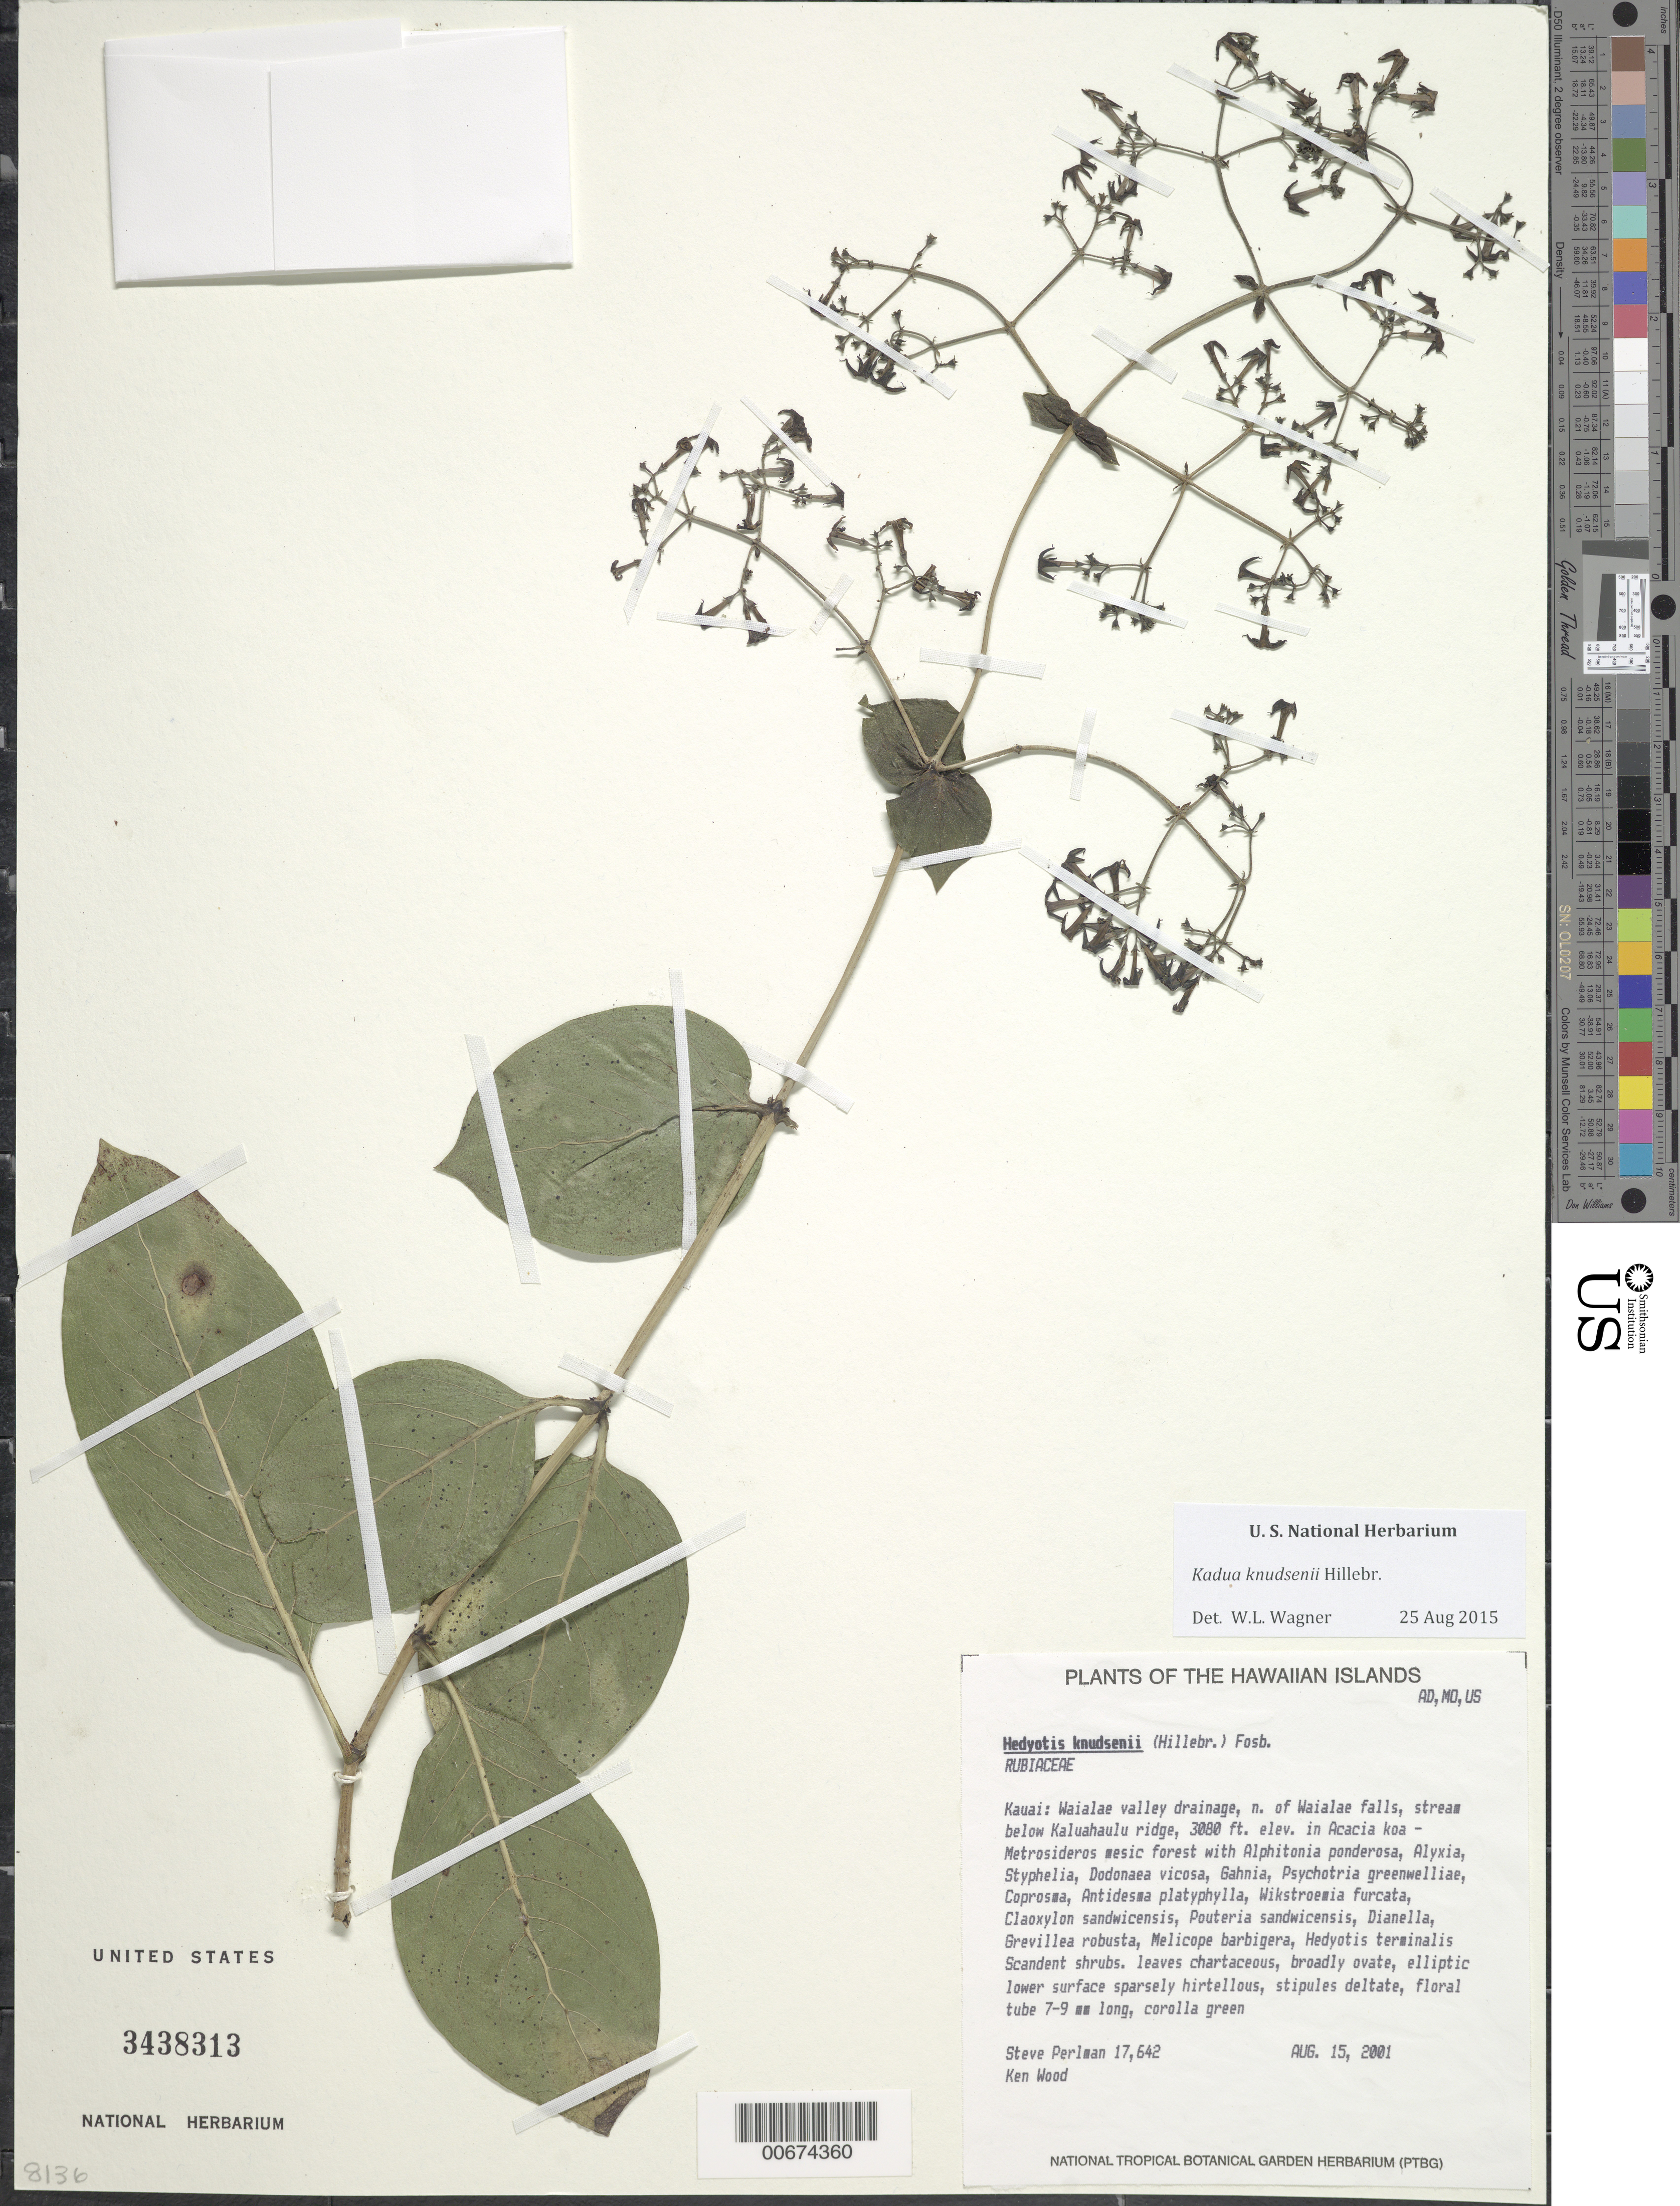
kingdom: Plantae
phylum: Tracheophyta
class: Magnoliopsida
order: Gentianales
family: Rubiaceae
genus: Kadua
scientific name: Kadua knudsenii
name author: Hillebr.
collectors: S. P. Perlman & K. Wood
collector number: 17642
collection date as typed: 15 Aug 2001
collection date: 2001-08-15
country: United States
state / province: Hawaii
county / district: Kaui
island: Kaua'i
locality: Waialae valley drainage, n. of Waialae falls, stream below Kaluhahaulu ridge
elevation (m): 938.8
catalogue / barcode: US 3438313